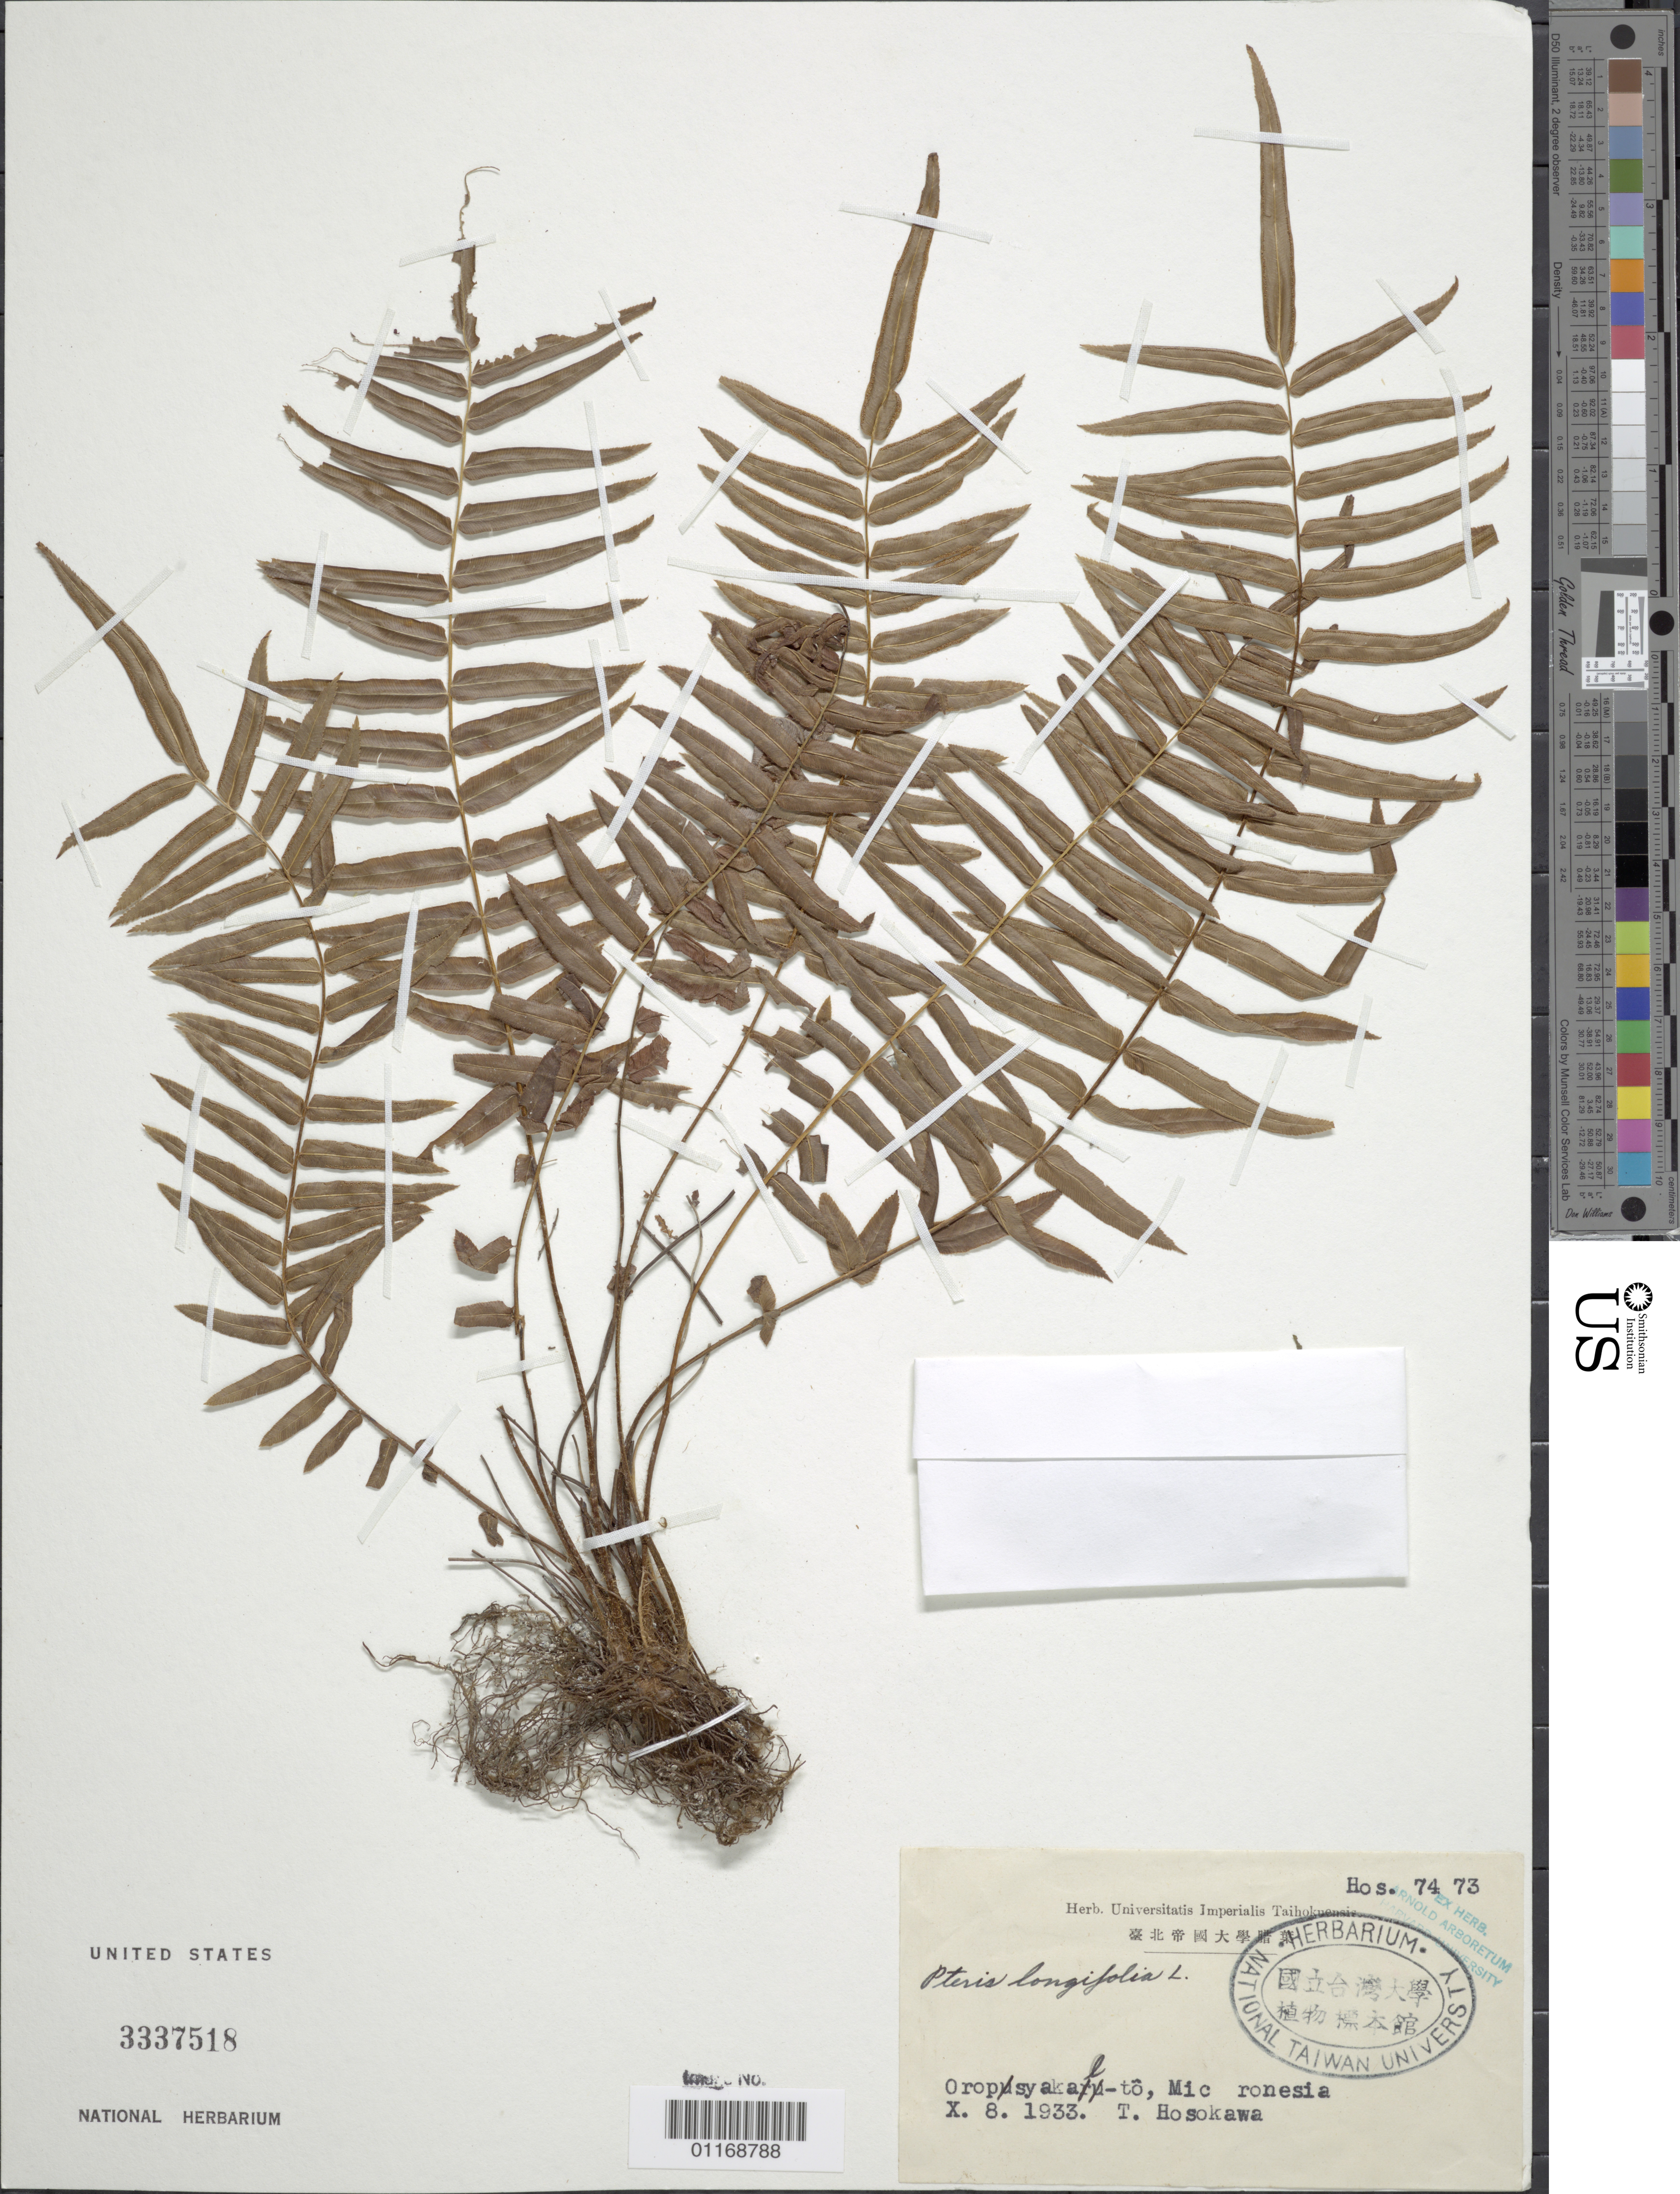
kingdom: Plantae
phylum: Tracheophyta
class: Polypodiopsida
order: Polypodiales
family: Pteridaceae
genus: Pteris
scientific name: Pteris longifolia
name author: L.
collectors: T. Hosokawa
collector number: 7473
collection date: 1933-10-08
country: Micronesia, Federated States of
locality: Oropsyakato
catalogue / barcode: US 3337518